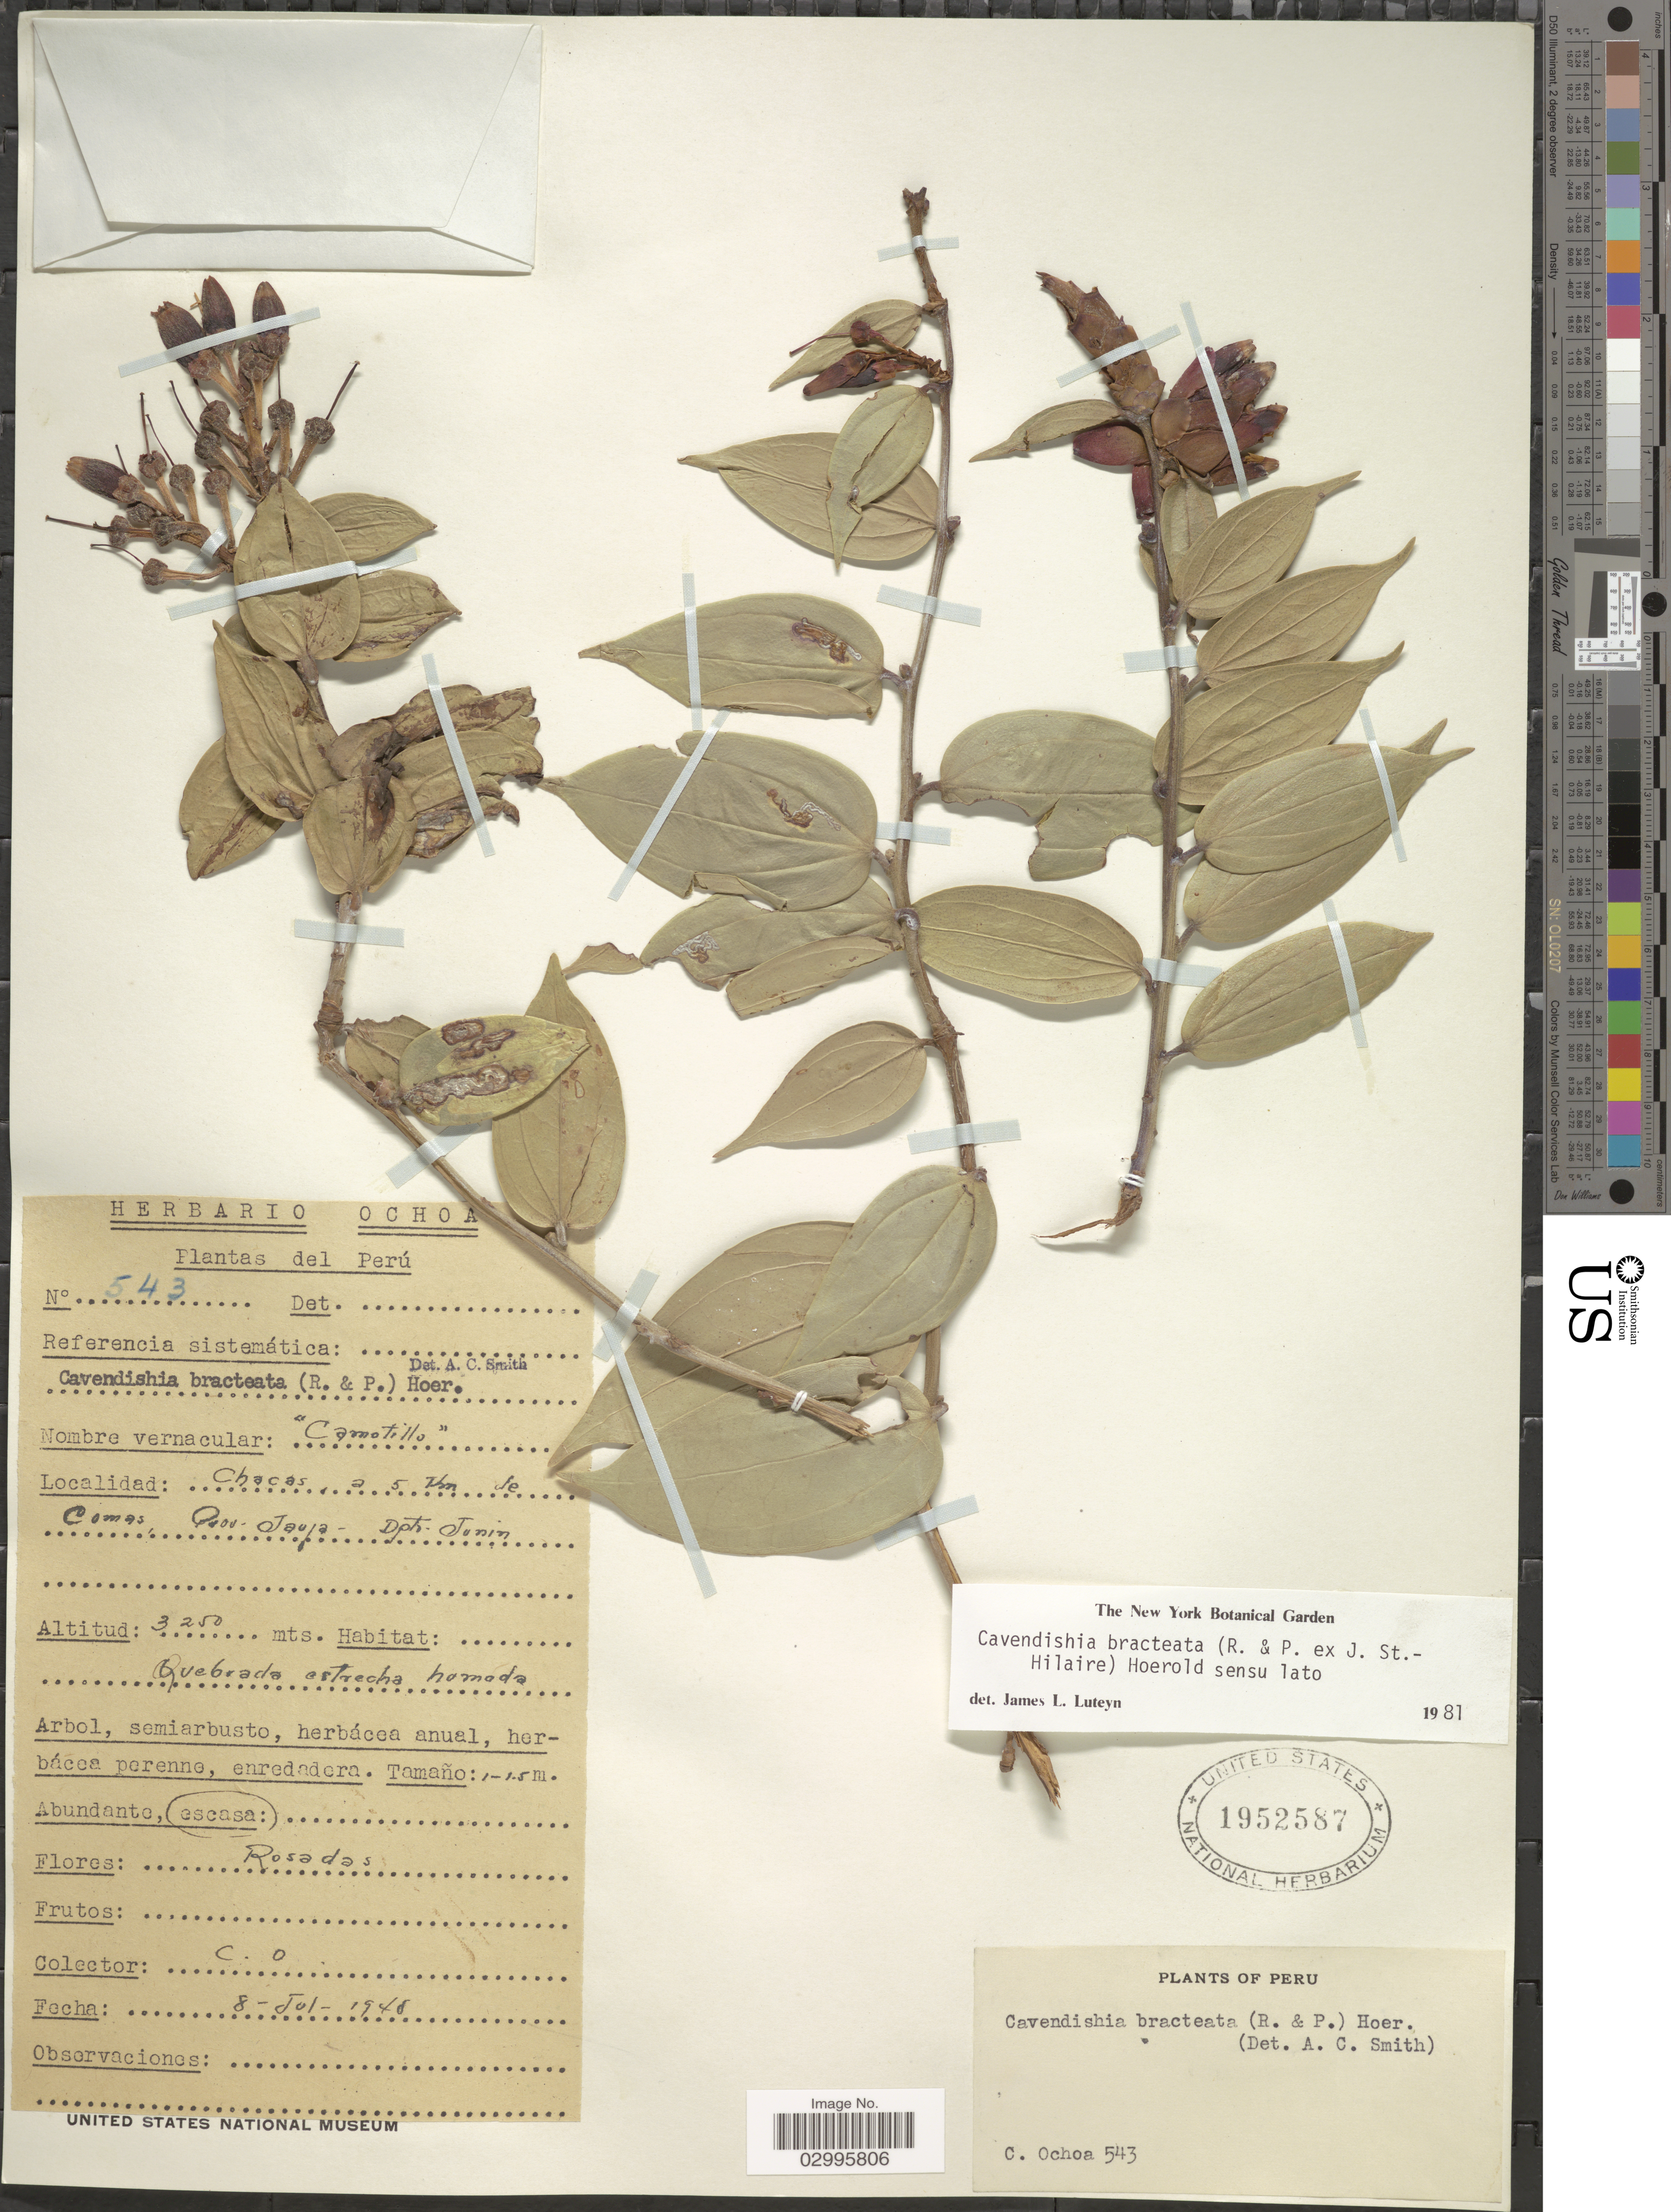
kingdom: Plantae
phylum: Tracheophyta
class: Magnoliopsida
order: Ericales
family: Ericaceae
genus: Cavendishia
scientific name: Cavendishia bracteata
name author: (Ruiz & Pav. ex J. St.-Hil.) Hoerold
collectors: C. Ochoa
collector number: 543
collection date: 1948-07-08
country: Peru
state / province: Junín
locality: Chacas a 5 Km de Comas, Prov. Jauja - Dpto. Junin.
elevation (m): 3250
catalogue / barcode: US 1952587